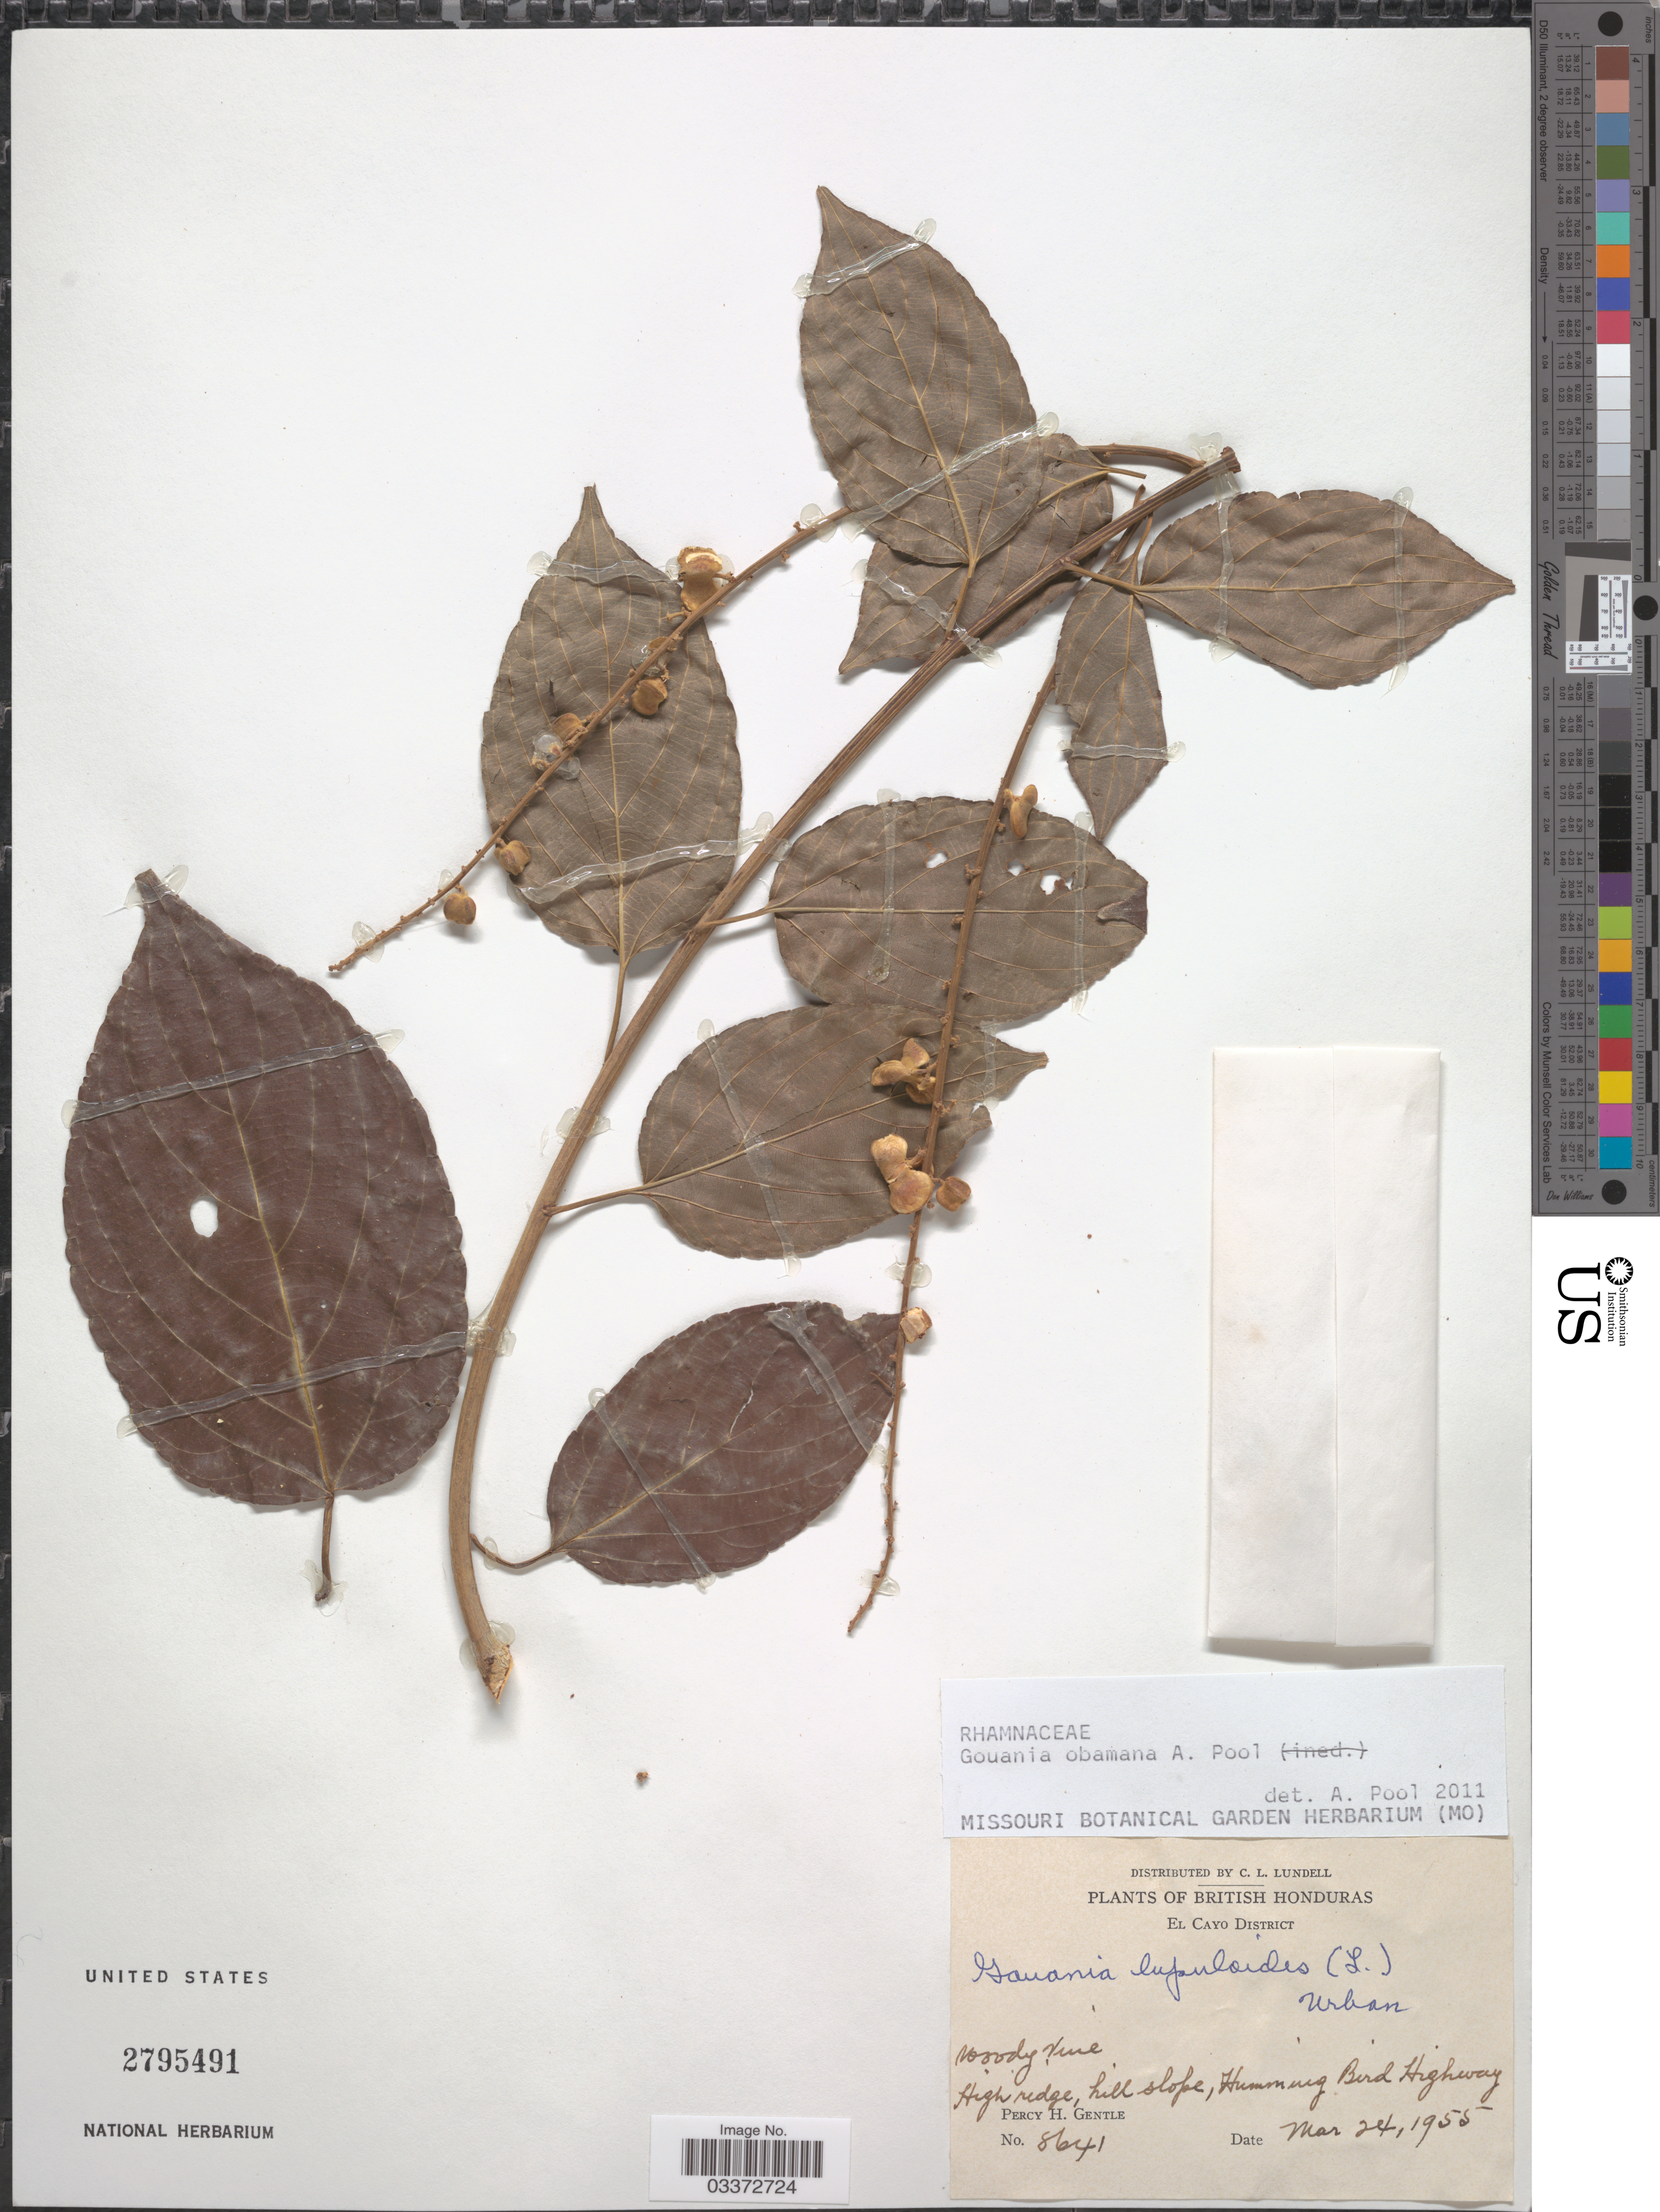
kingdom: Plantae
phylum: Tracheophyta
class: Magnoliopsida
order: Rosales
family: Rhamnaceae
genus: Gouania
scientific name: Gouania obamana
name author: A. Pool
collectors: P. H. Gentle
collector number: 8641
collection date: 1955-03-24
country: Belize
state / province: Cayo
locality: British Honduras. El Cayo District. Humming Bird Highway.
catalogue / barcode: US 2795491